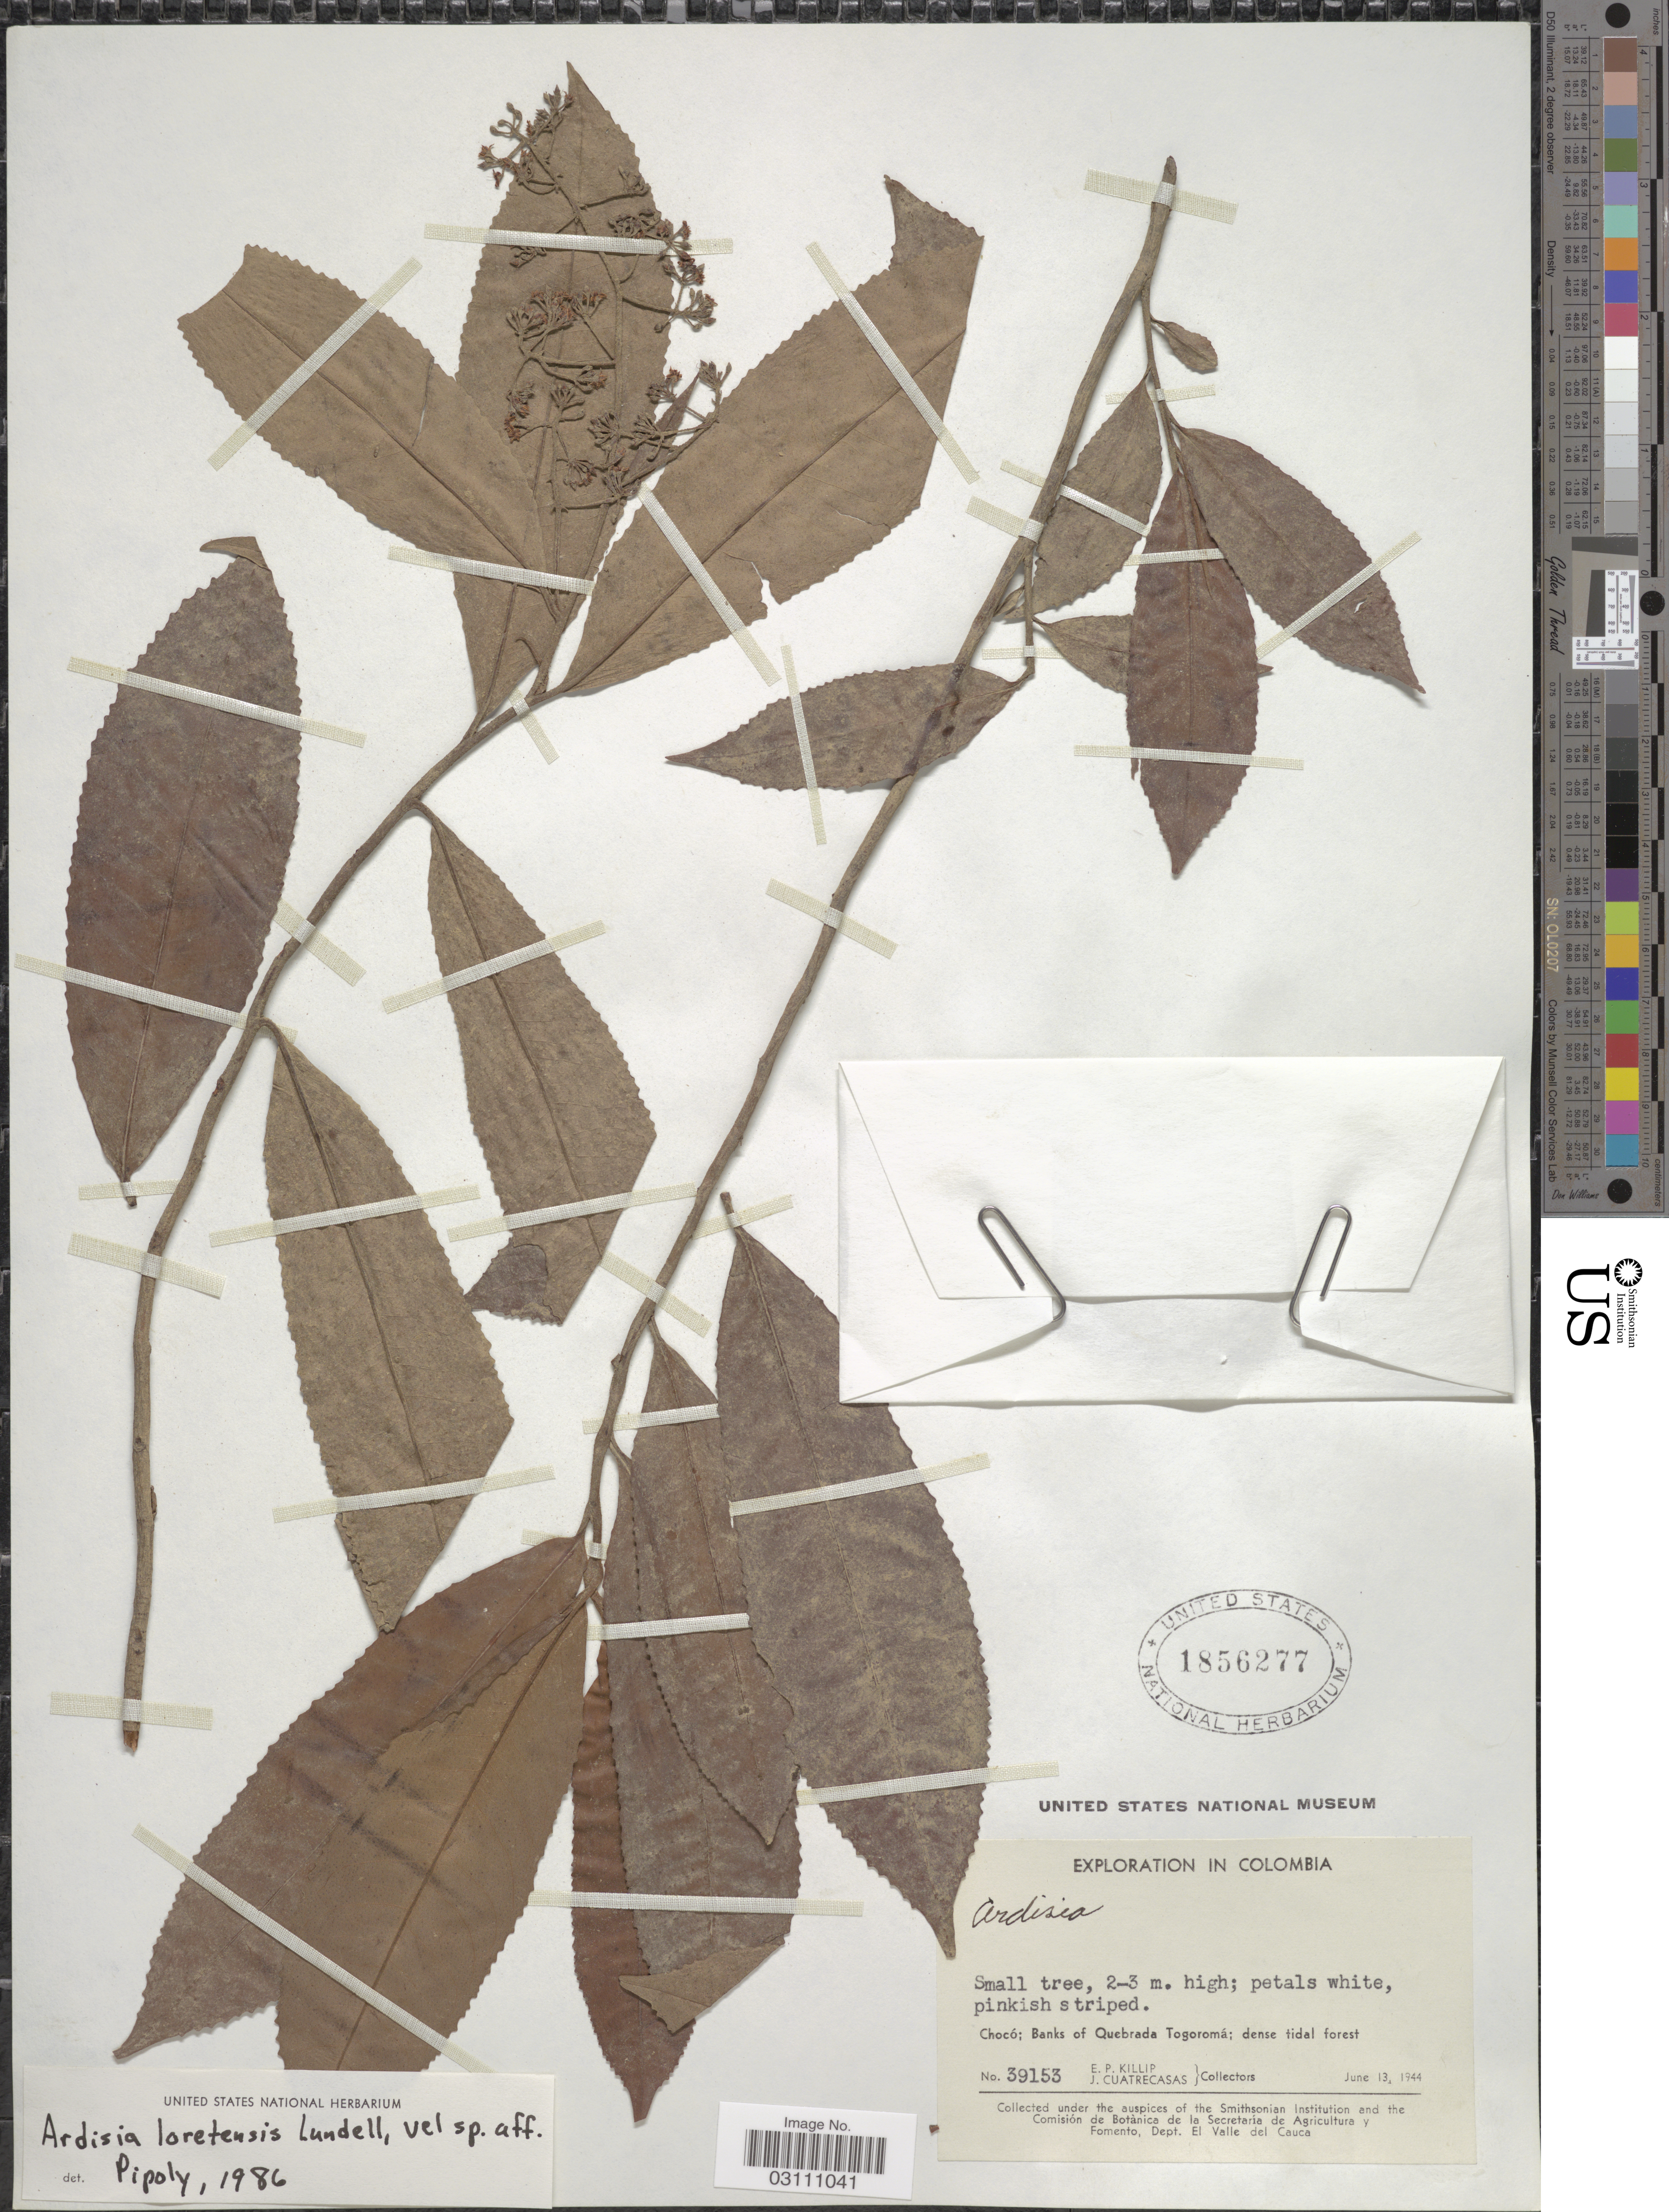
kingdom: Plantae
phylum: Tracheophyta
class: Magnoliopsida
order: Ericales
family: Primulaceae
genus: Ardisia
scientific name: Ardisia loretensis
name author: Lundell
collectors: E. P. Killip & J. Cuatrecasas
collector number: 39153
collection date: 1944-06-13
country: Colombia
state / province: Chocó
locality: Banks of Quebrada Togoromá.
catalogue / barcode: US 1856277